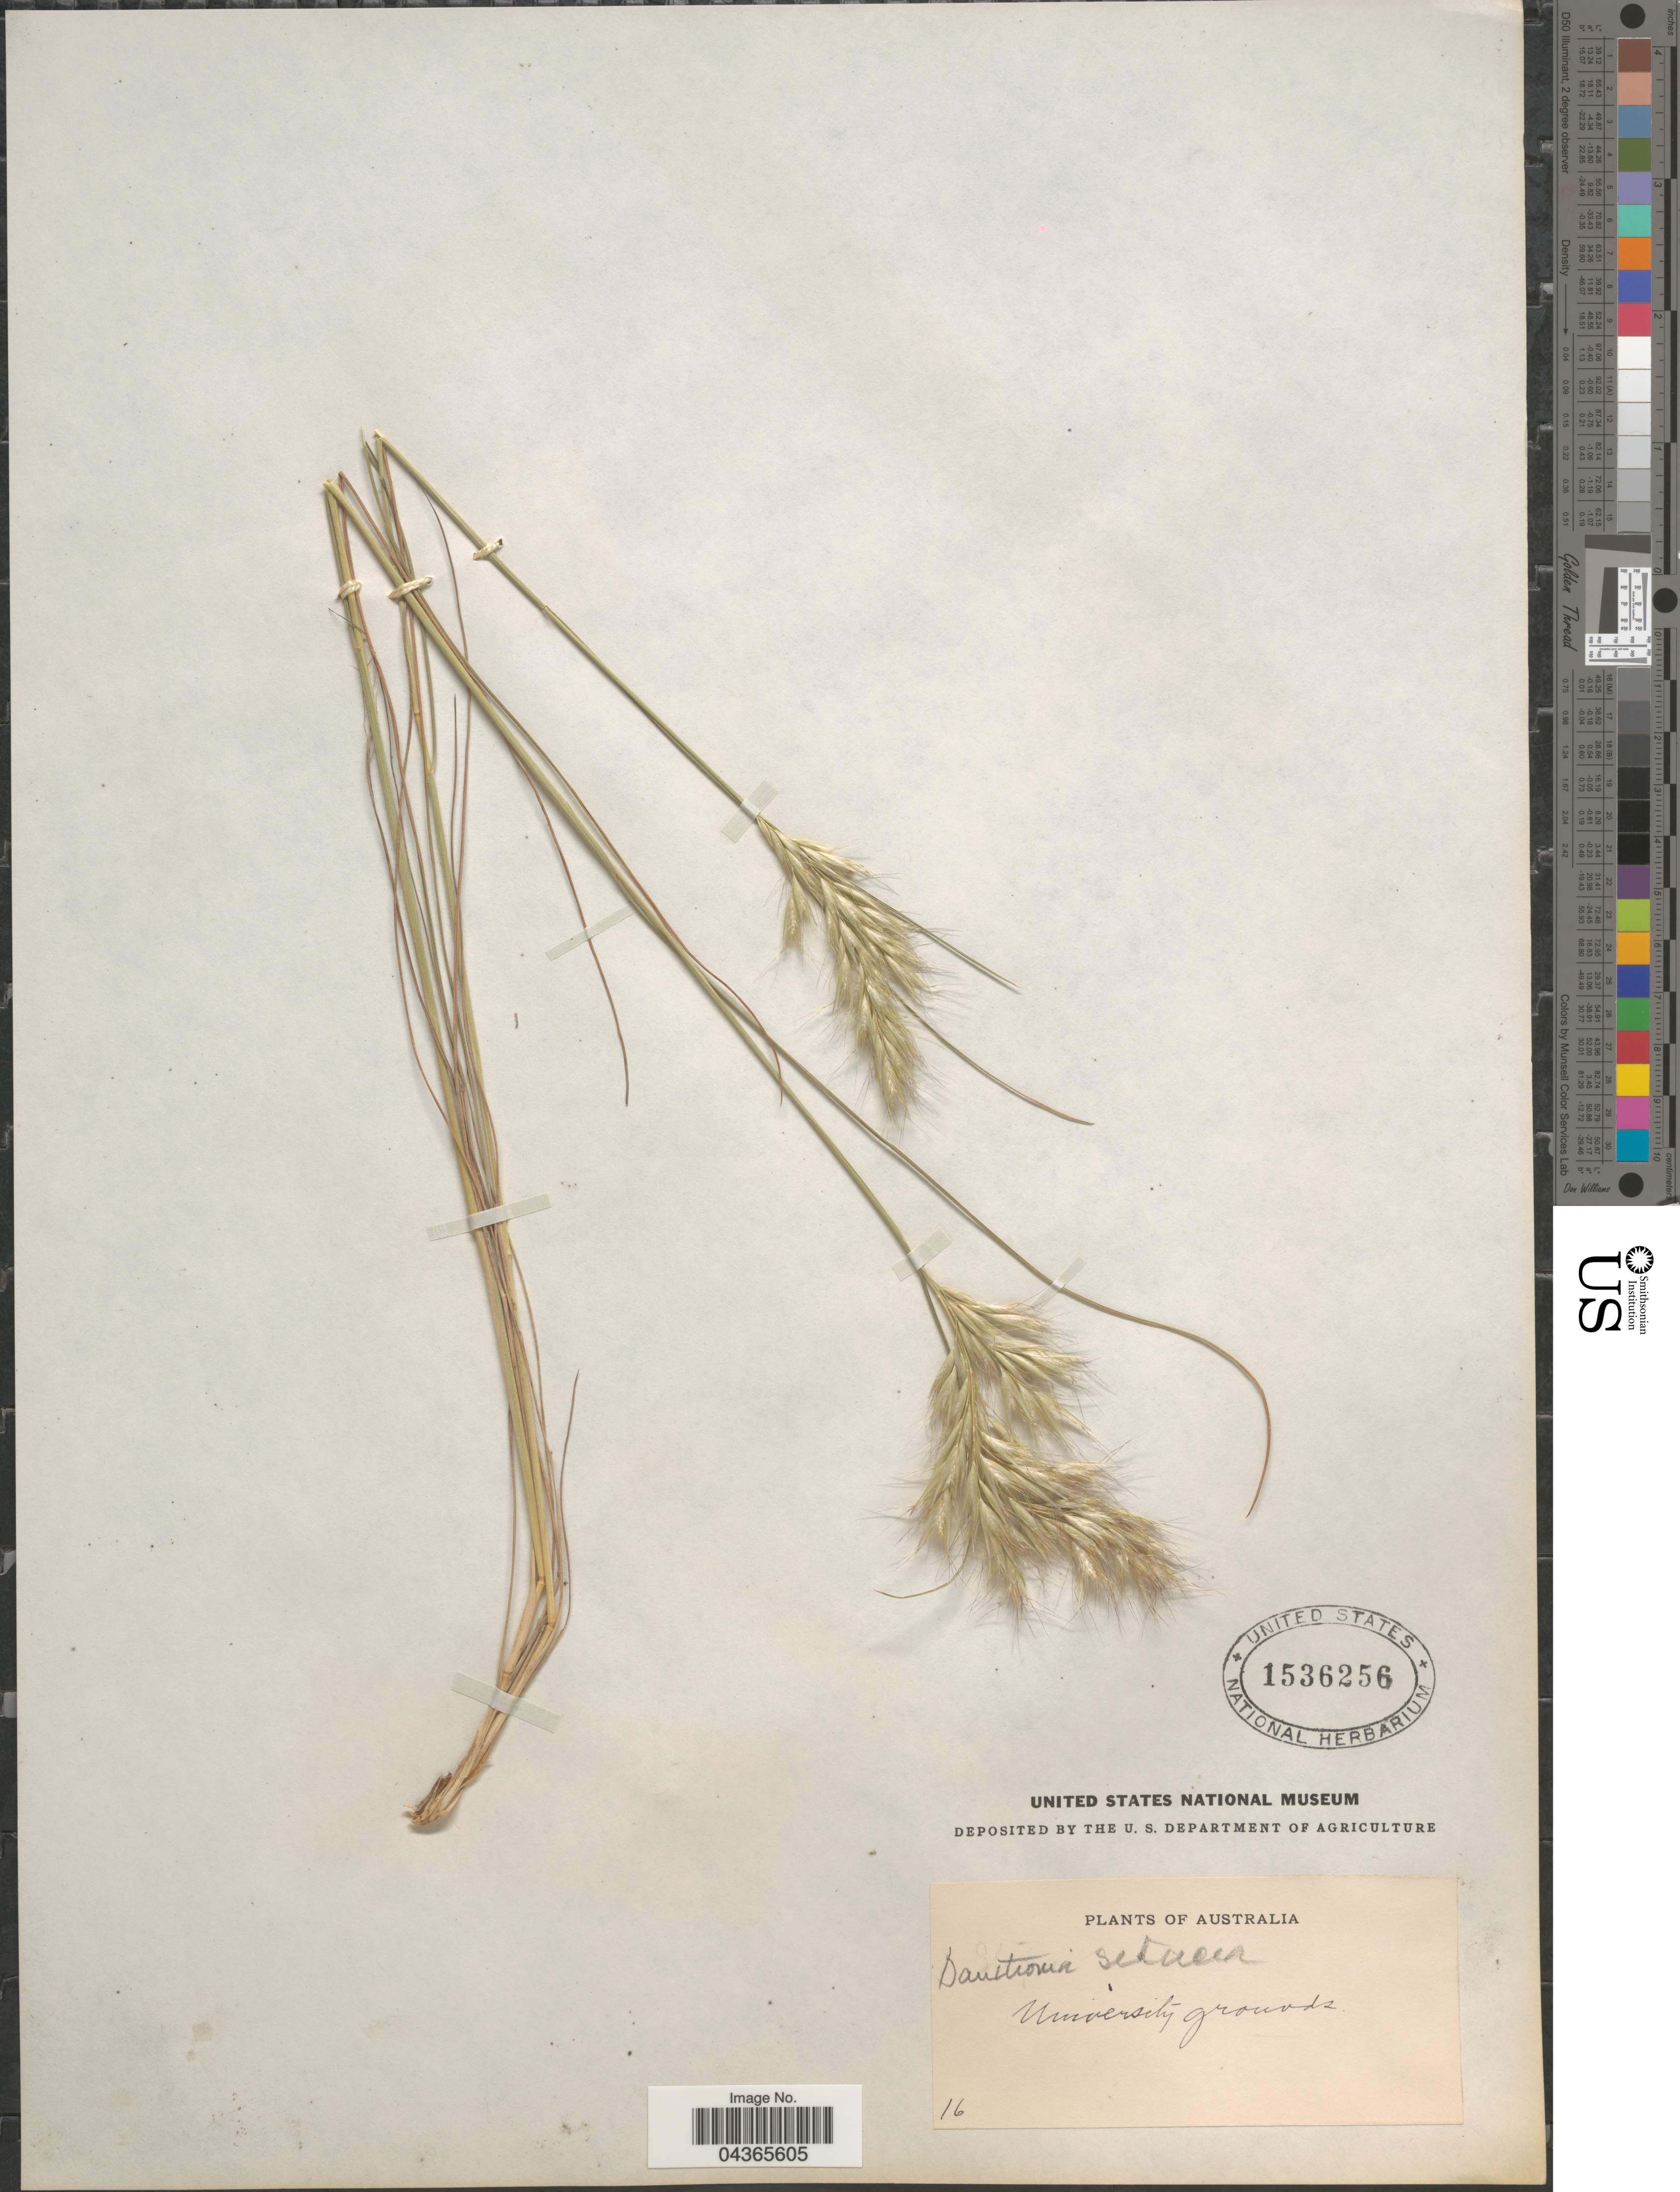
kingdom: Plantae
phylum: Tracheophyta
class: Liliopsida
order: Poales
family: Poaceae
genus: Rytidosperma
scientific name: Rytidosperma setaceum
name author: (R. Br.) Connor & Edgar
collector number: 16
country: Australia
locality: University grounds.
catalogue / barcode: US 1536256